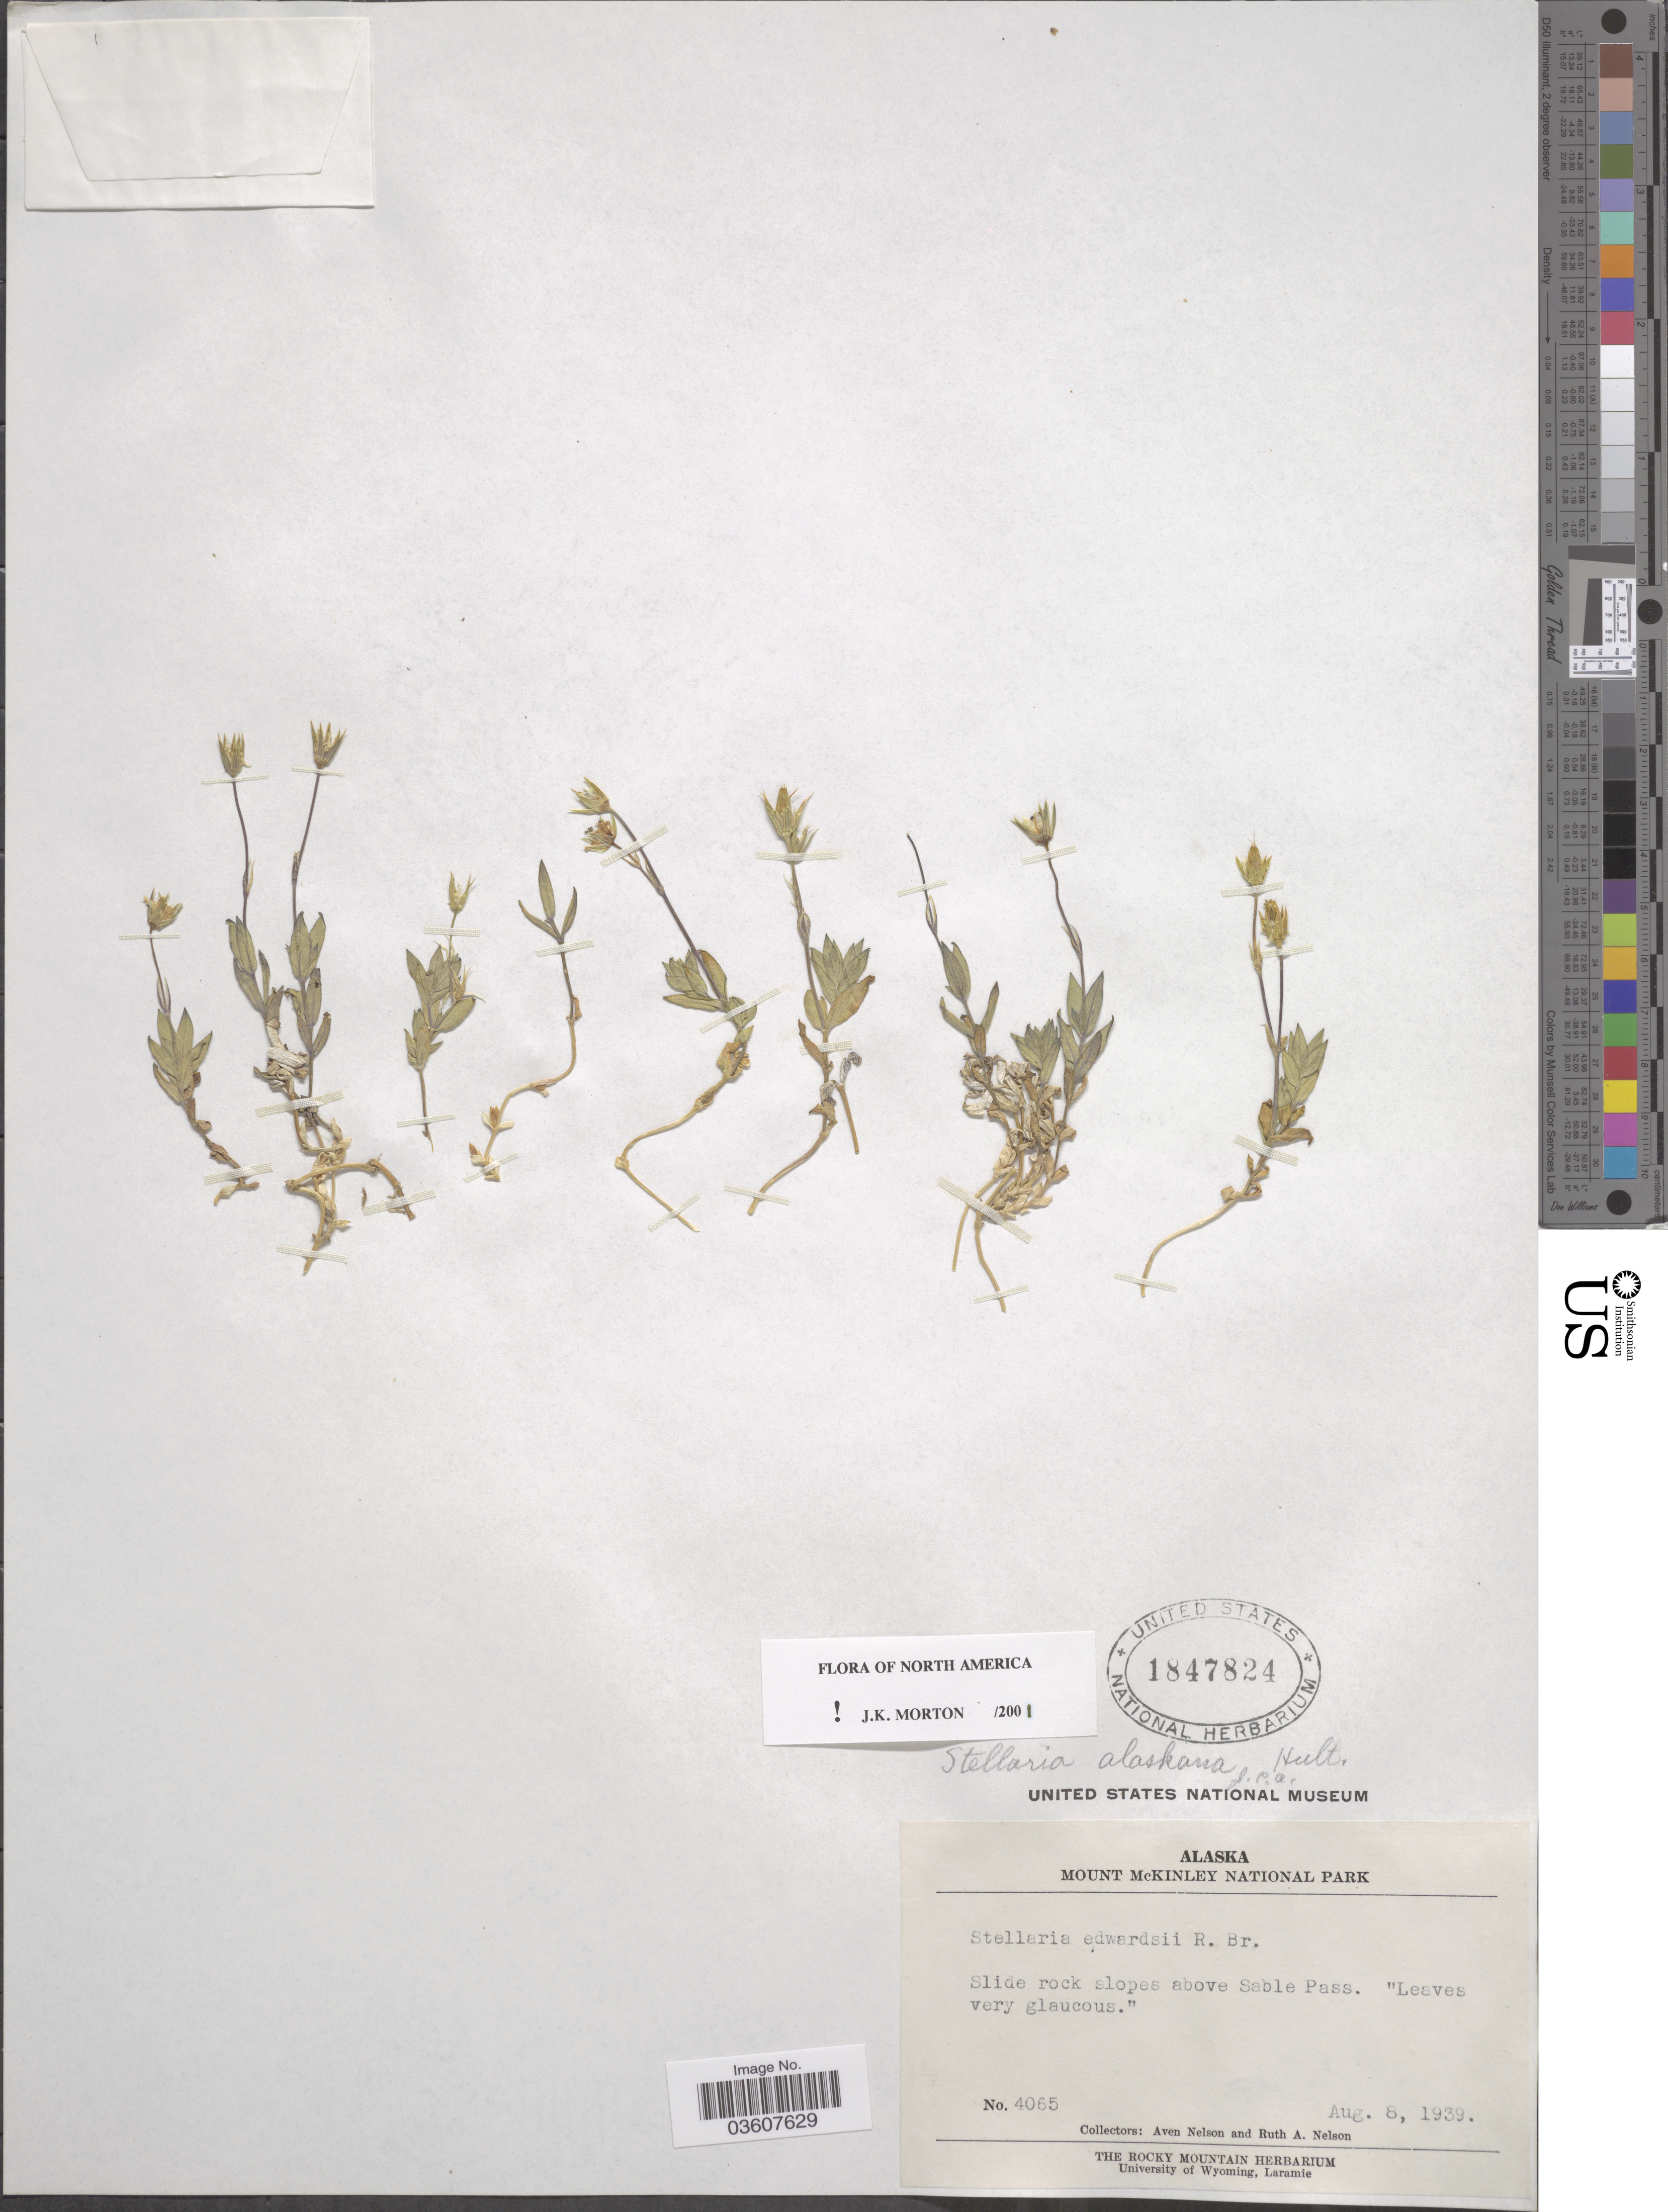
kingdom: Plantae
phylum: Tracheophyta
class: Magnoliopsida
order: Caryophyllales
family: Caryophyllaceae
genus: Stellaria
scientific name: Stellaria alaskana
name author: Hultén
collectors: A. Nelson & R. A. Nelson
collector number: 4065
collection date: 1939-08-08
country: United States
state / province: Alaska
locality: Mount McKinley National Park. Slide rock slopes above Sable Pass.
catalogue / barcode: US 1847824